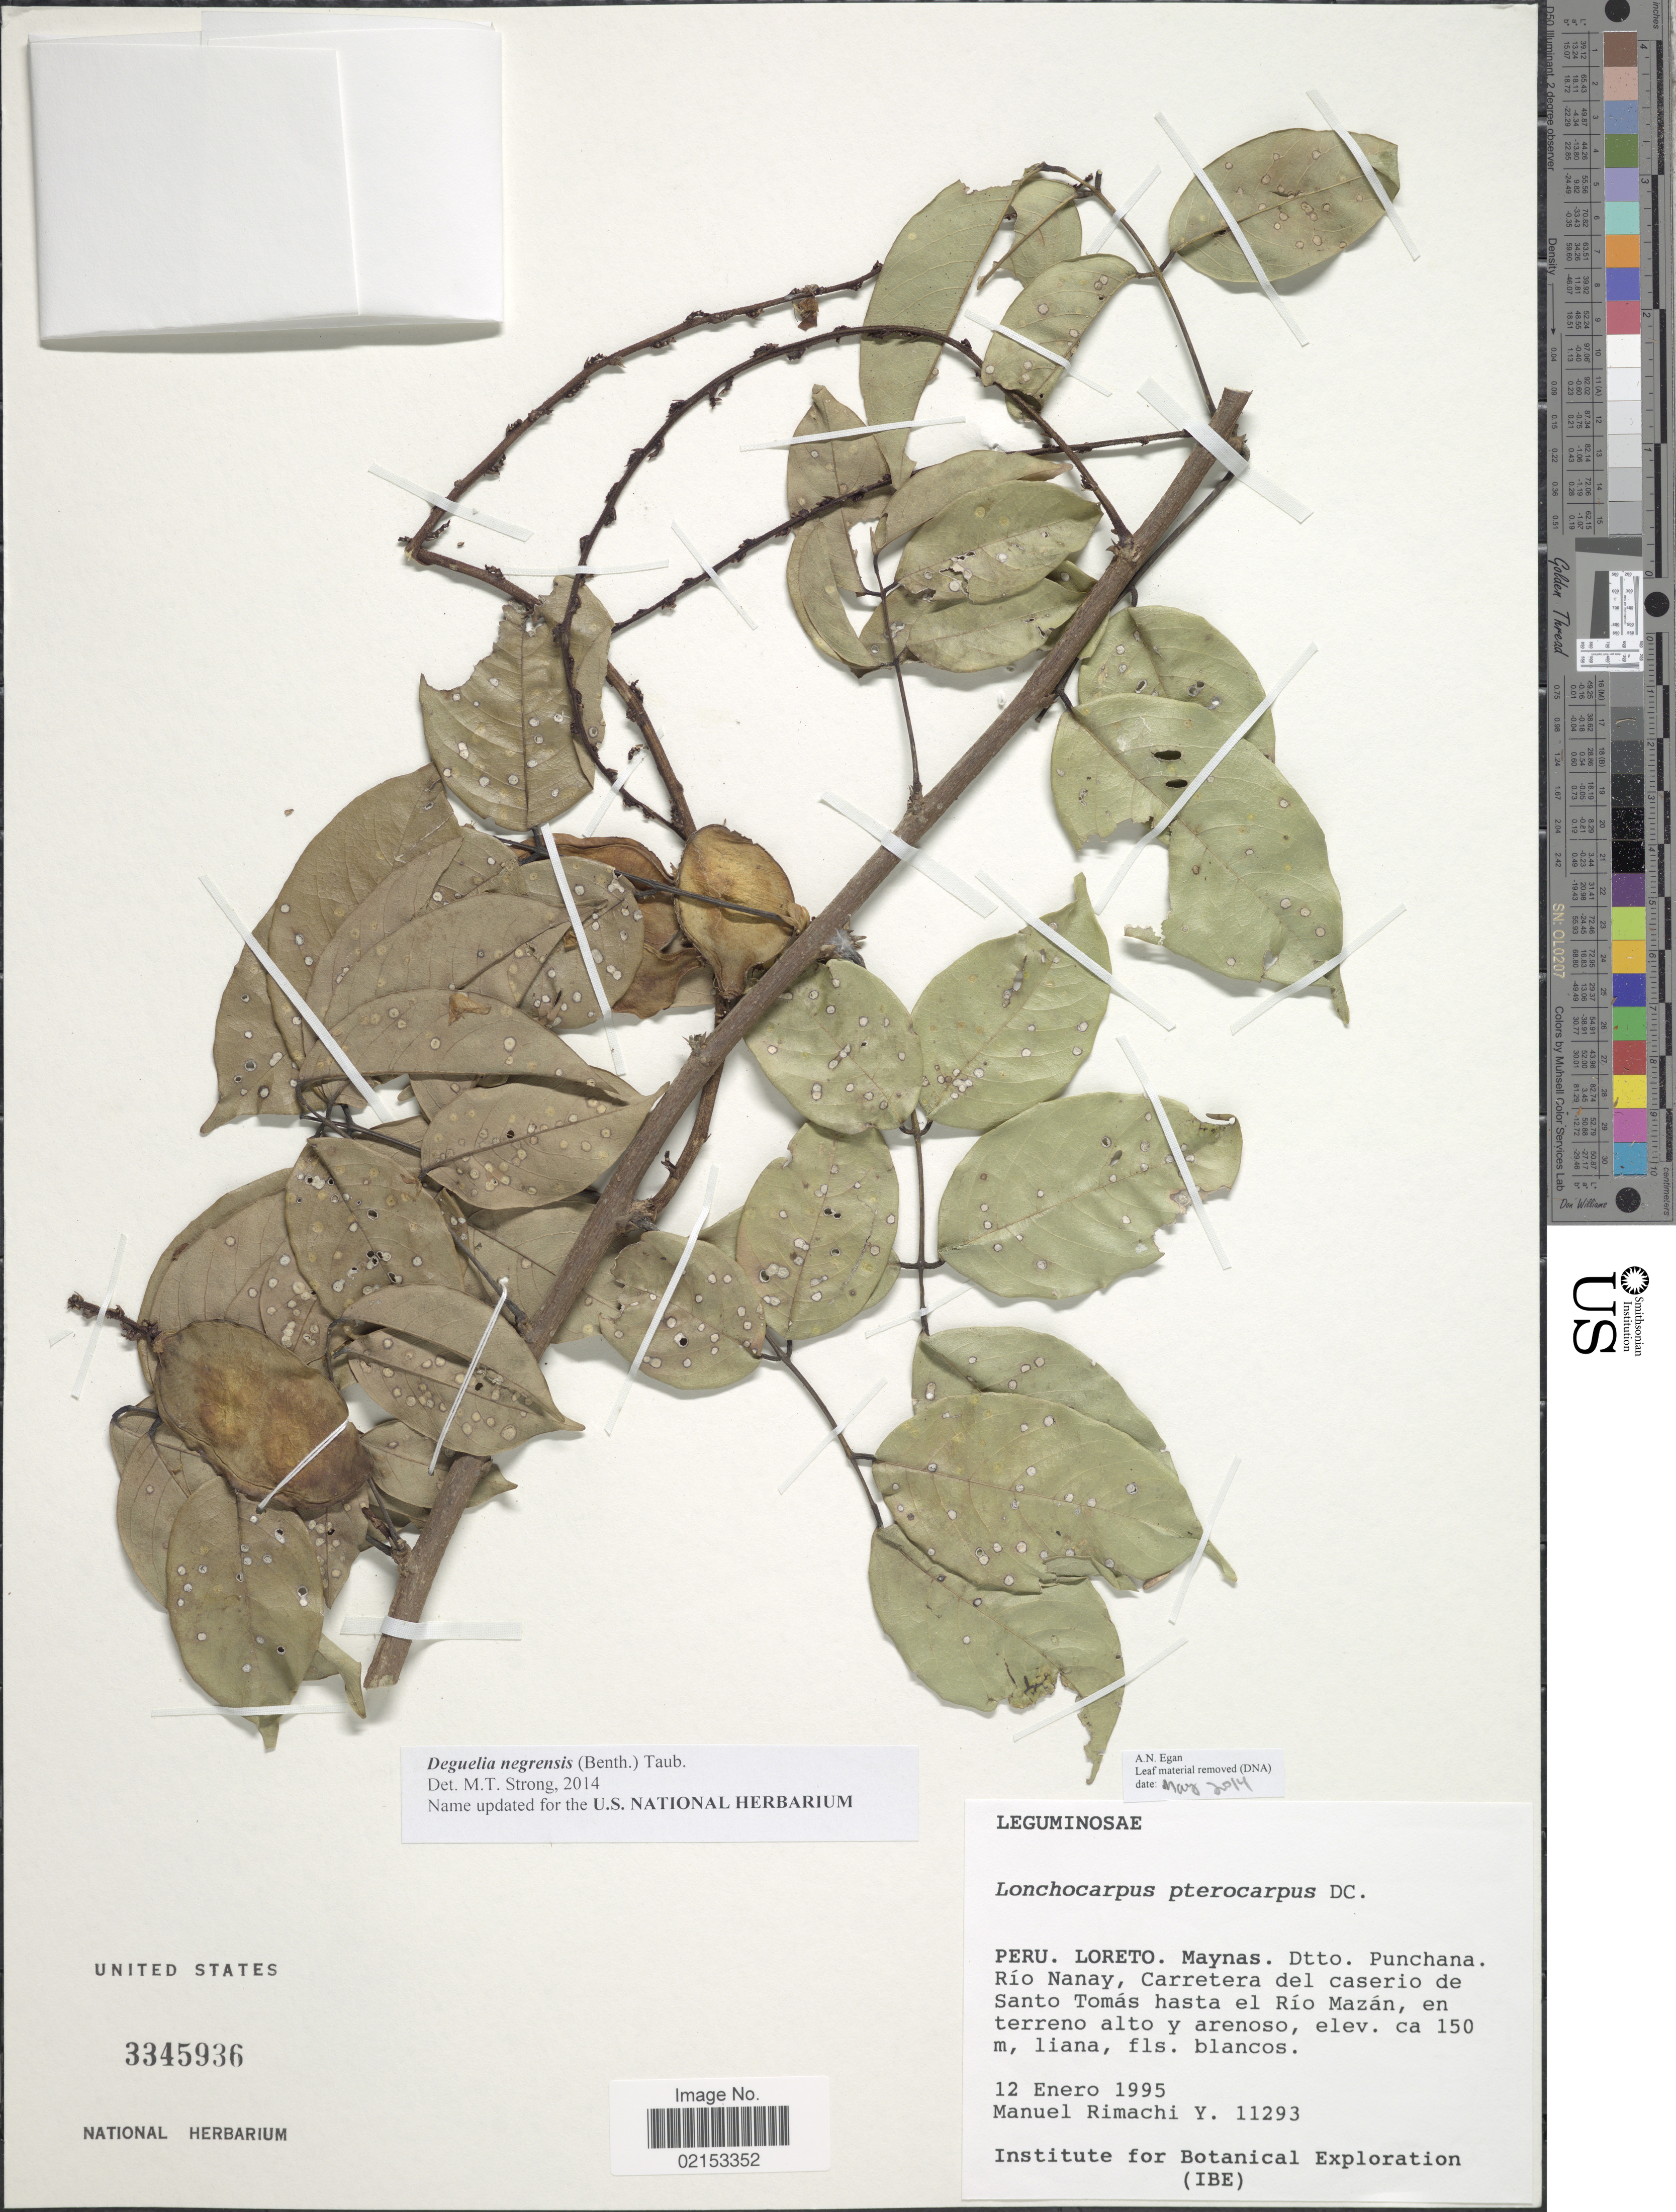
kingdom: Plantae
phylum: Tracheophyta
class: Magnoliopsida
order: Fabales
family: Fabaceae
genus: Deguelia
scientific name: Deguelia negrensis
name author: (Benth.) Taub.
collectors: M. Rimachi Y.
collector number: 11293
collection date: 1995-01-12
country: Peru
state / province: Loreto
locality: Maynas, Dtto. Punchana, Rio Nanay, carretera del caserio de Santo Tomas hasta el Rio Mazan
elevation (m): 150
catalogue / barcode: US 3345936